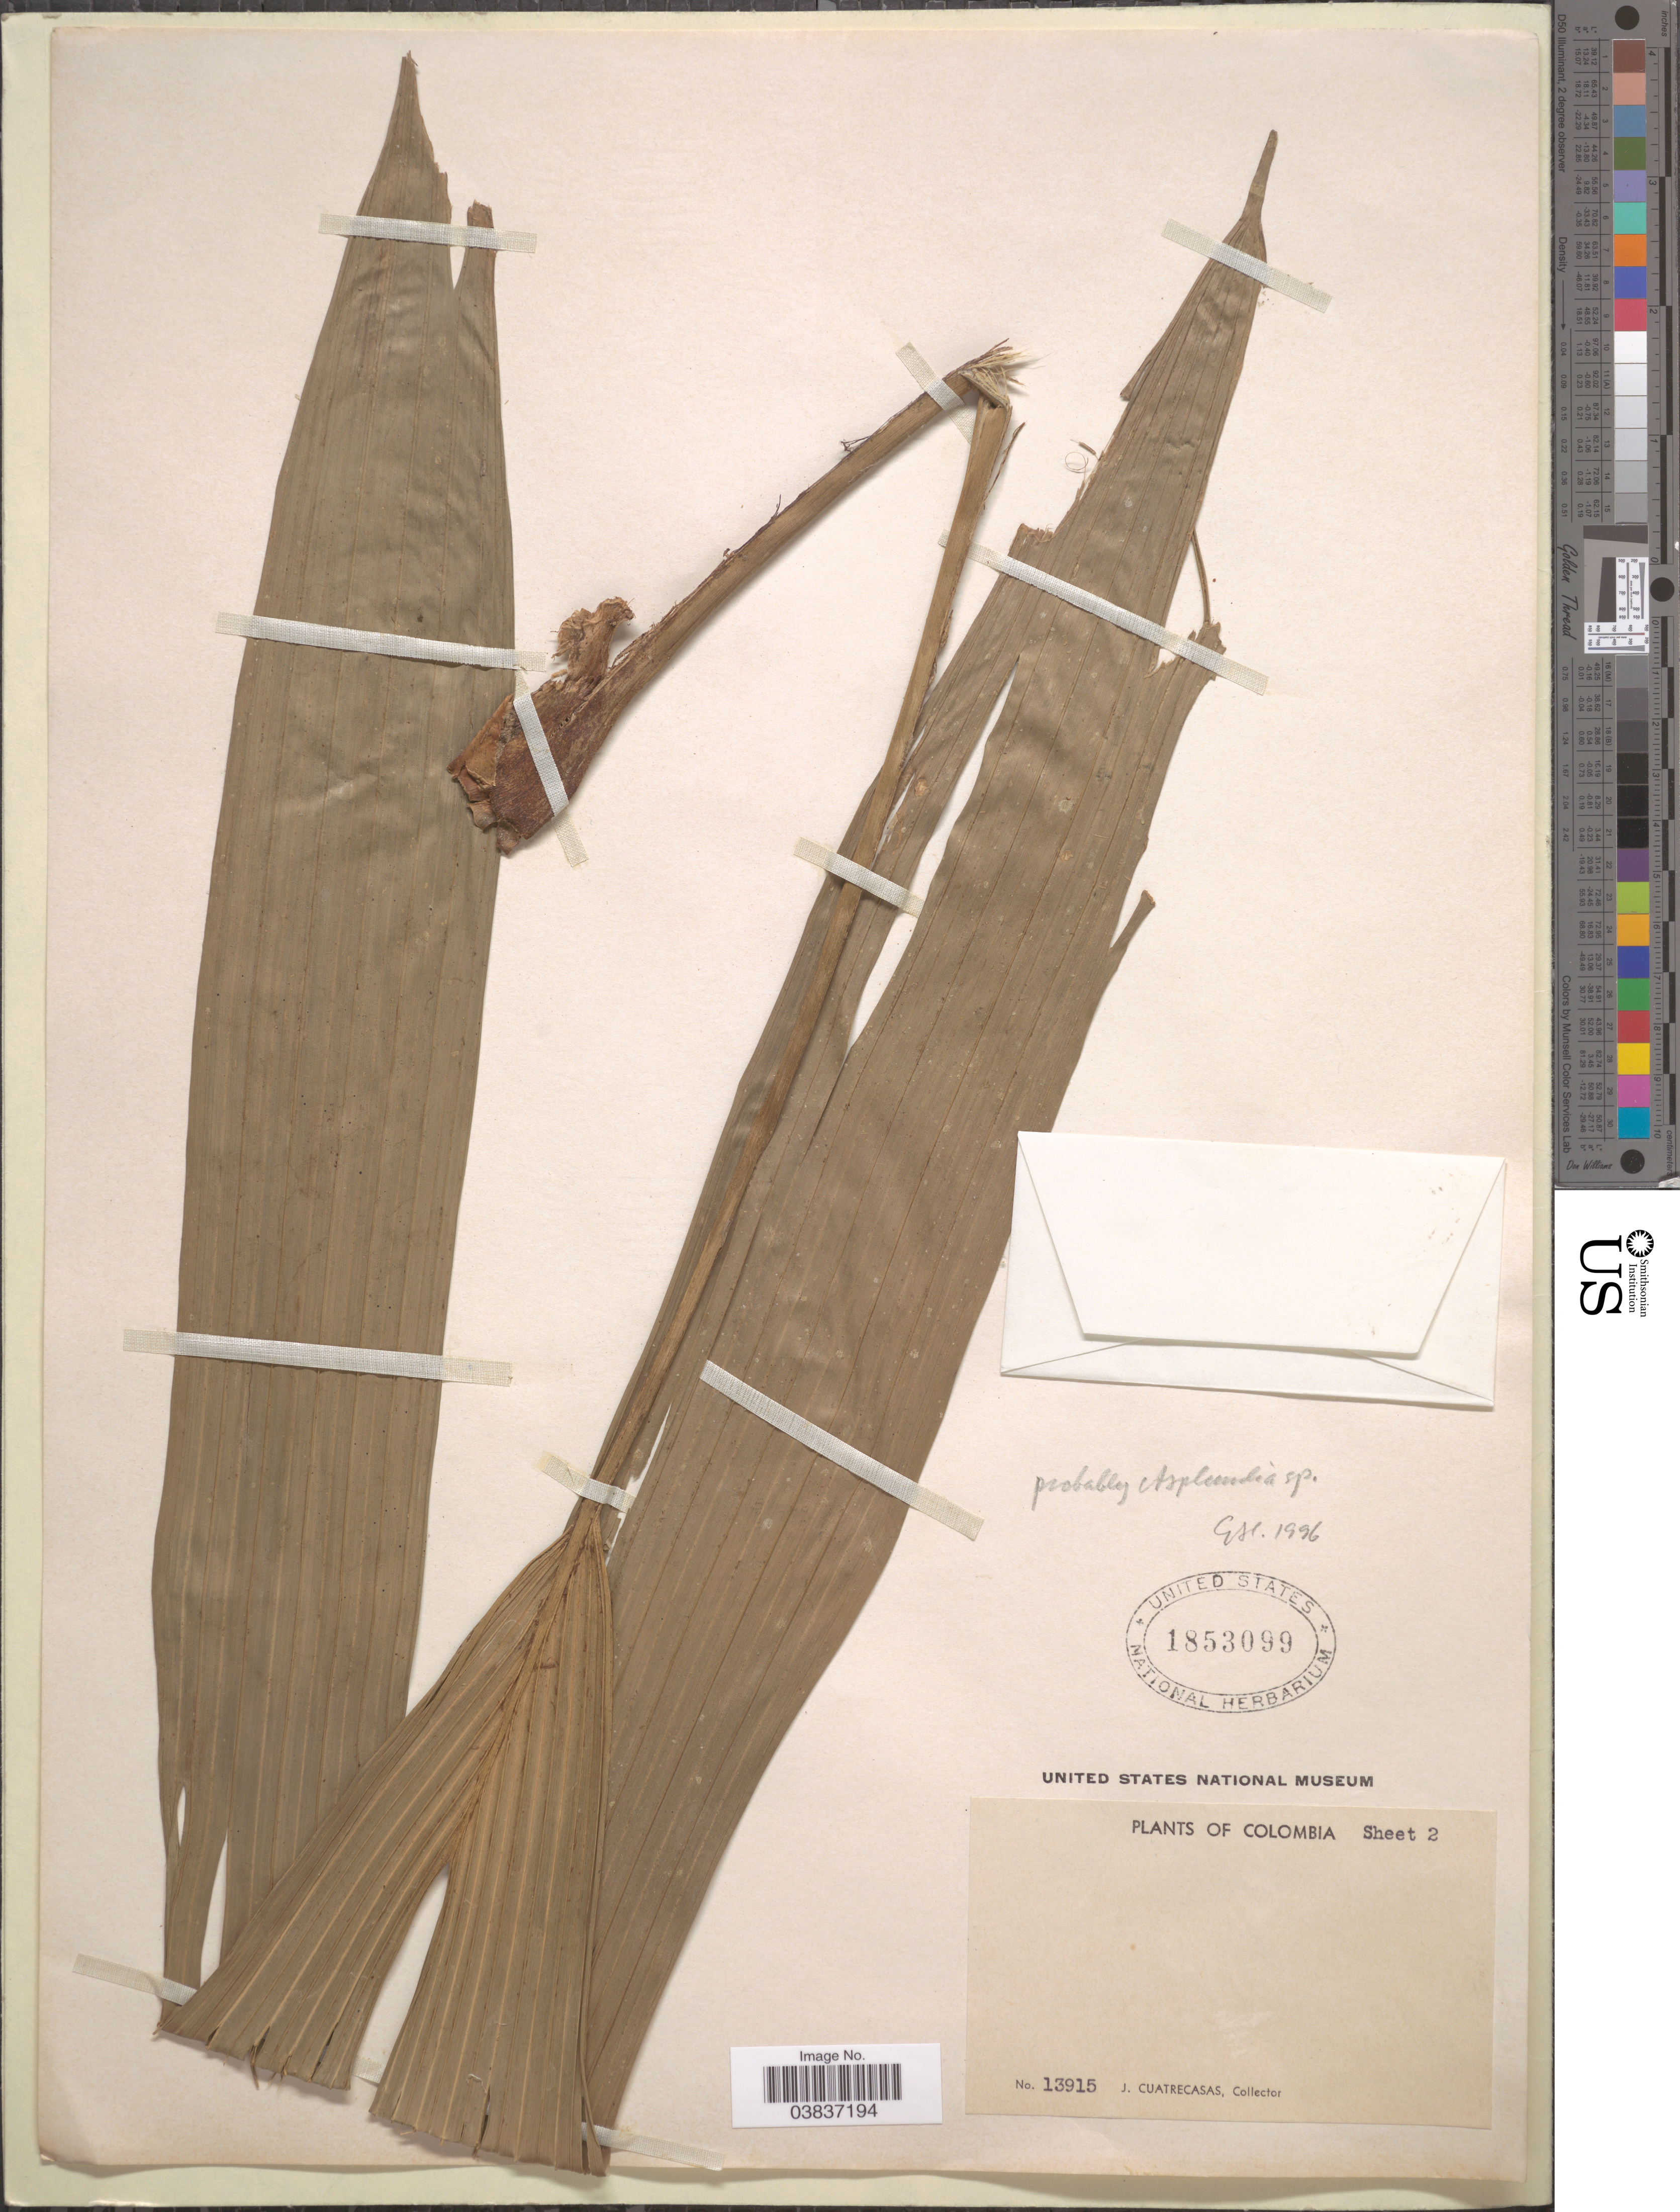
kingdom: Plantae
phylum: Tracheophyta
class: Liliopsida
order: Pandanales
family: Cyclanthaceae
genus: Asplundia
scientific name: Asplundia sp.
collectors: J. Cuatrecasas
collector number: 13915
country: Colombia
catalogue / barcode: US 1853099